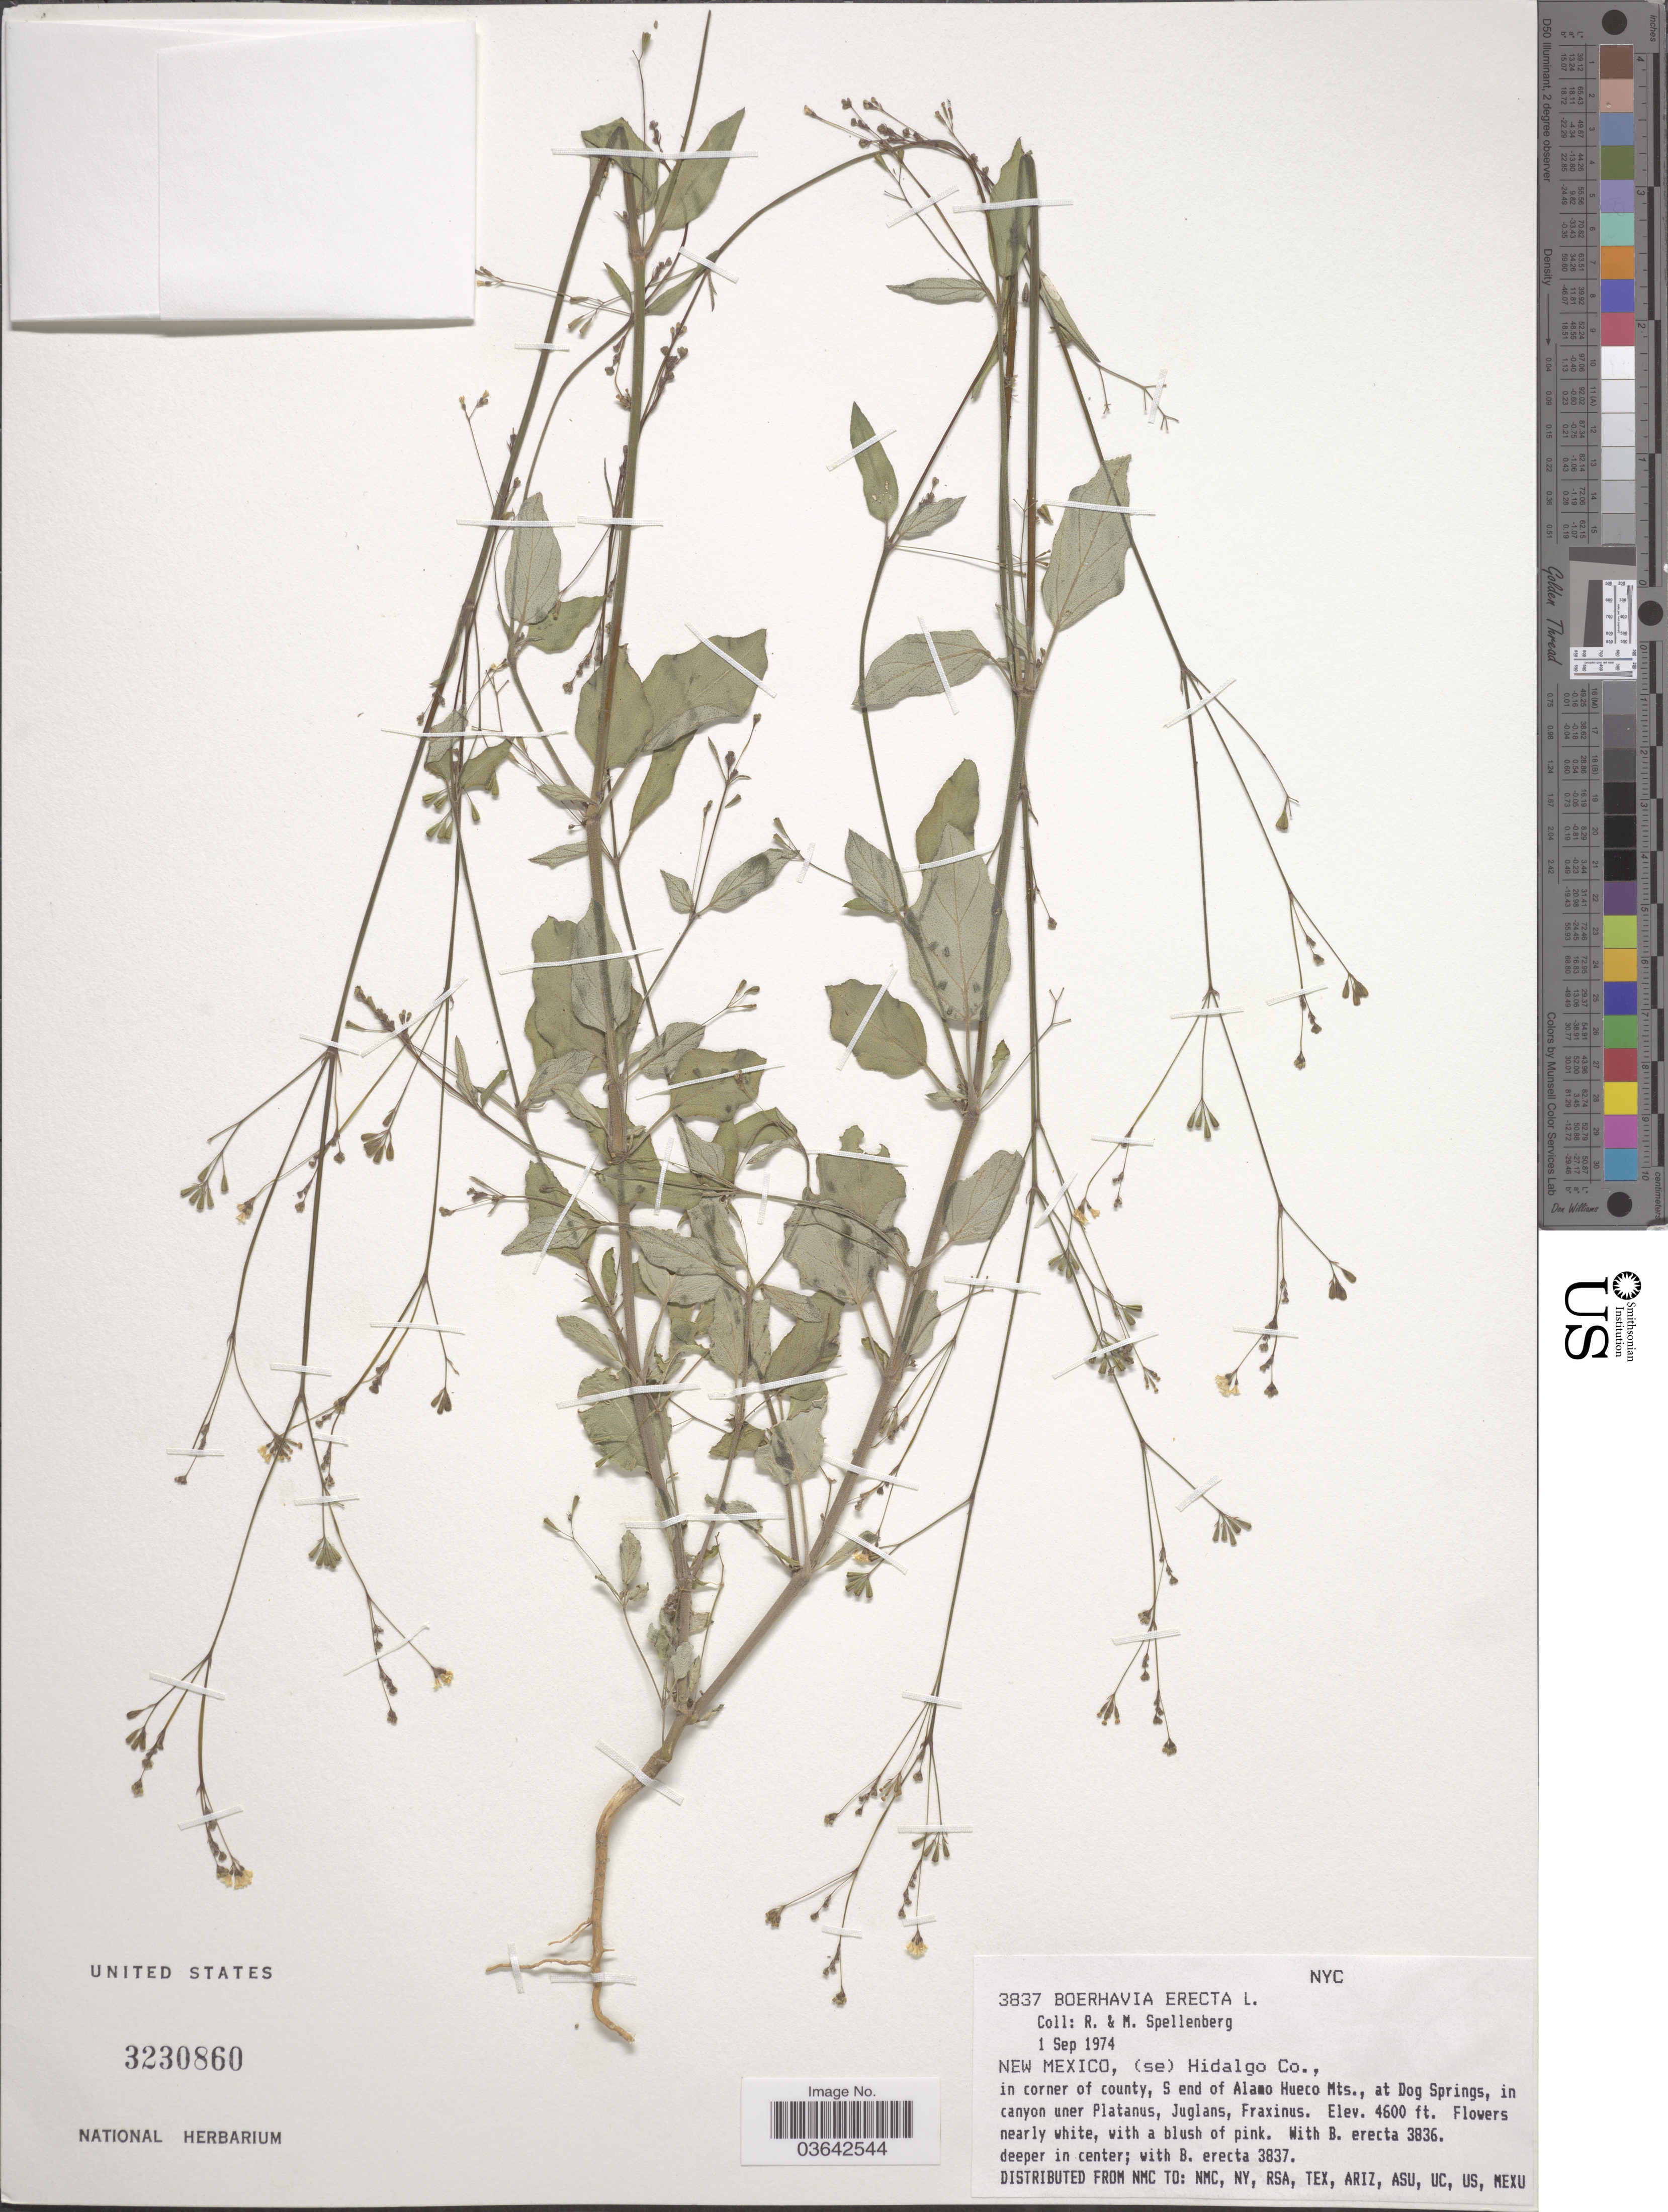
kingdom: Plantae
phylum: Tracheophyta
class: Magnoliopsida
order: Caryophyllales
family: Nyctaginaceae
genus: Boerhavia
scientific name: Boerhavia erecta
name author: L.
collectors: R. Spellenberg & Spellenberg, M.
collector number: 3837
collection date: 1974-09-01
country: United States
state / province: New Mexico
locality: (se) Hidalgo Co., in corner of county, S end of Alamo Hueco Mts., at Dog Springs.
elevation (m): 1402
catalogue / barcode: US 3230860